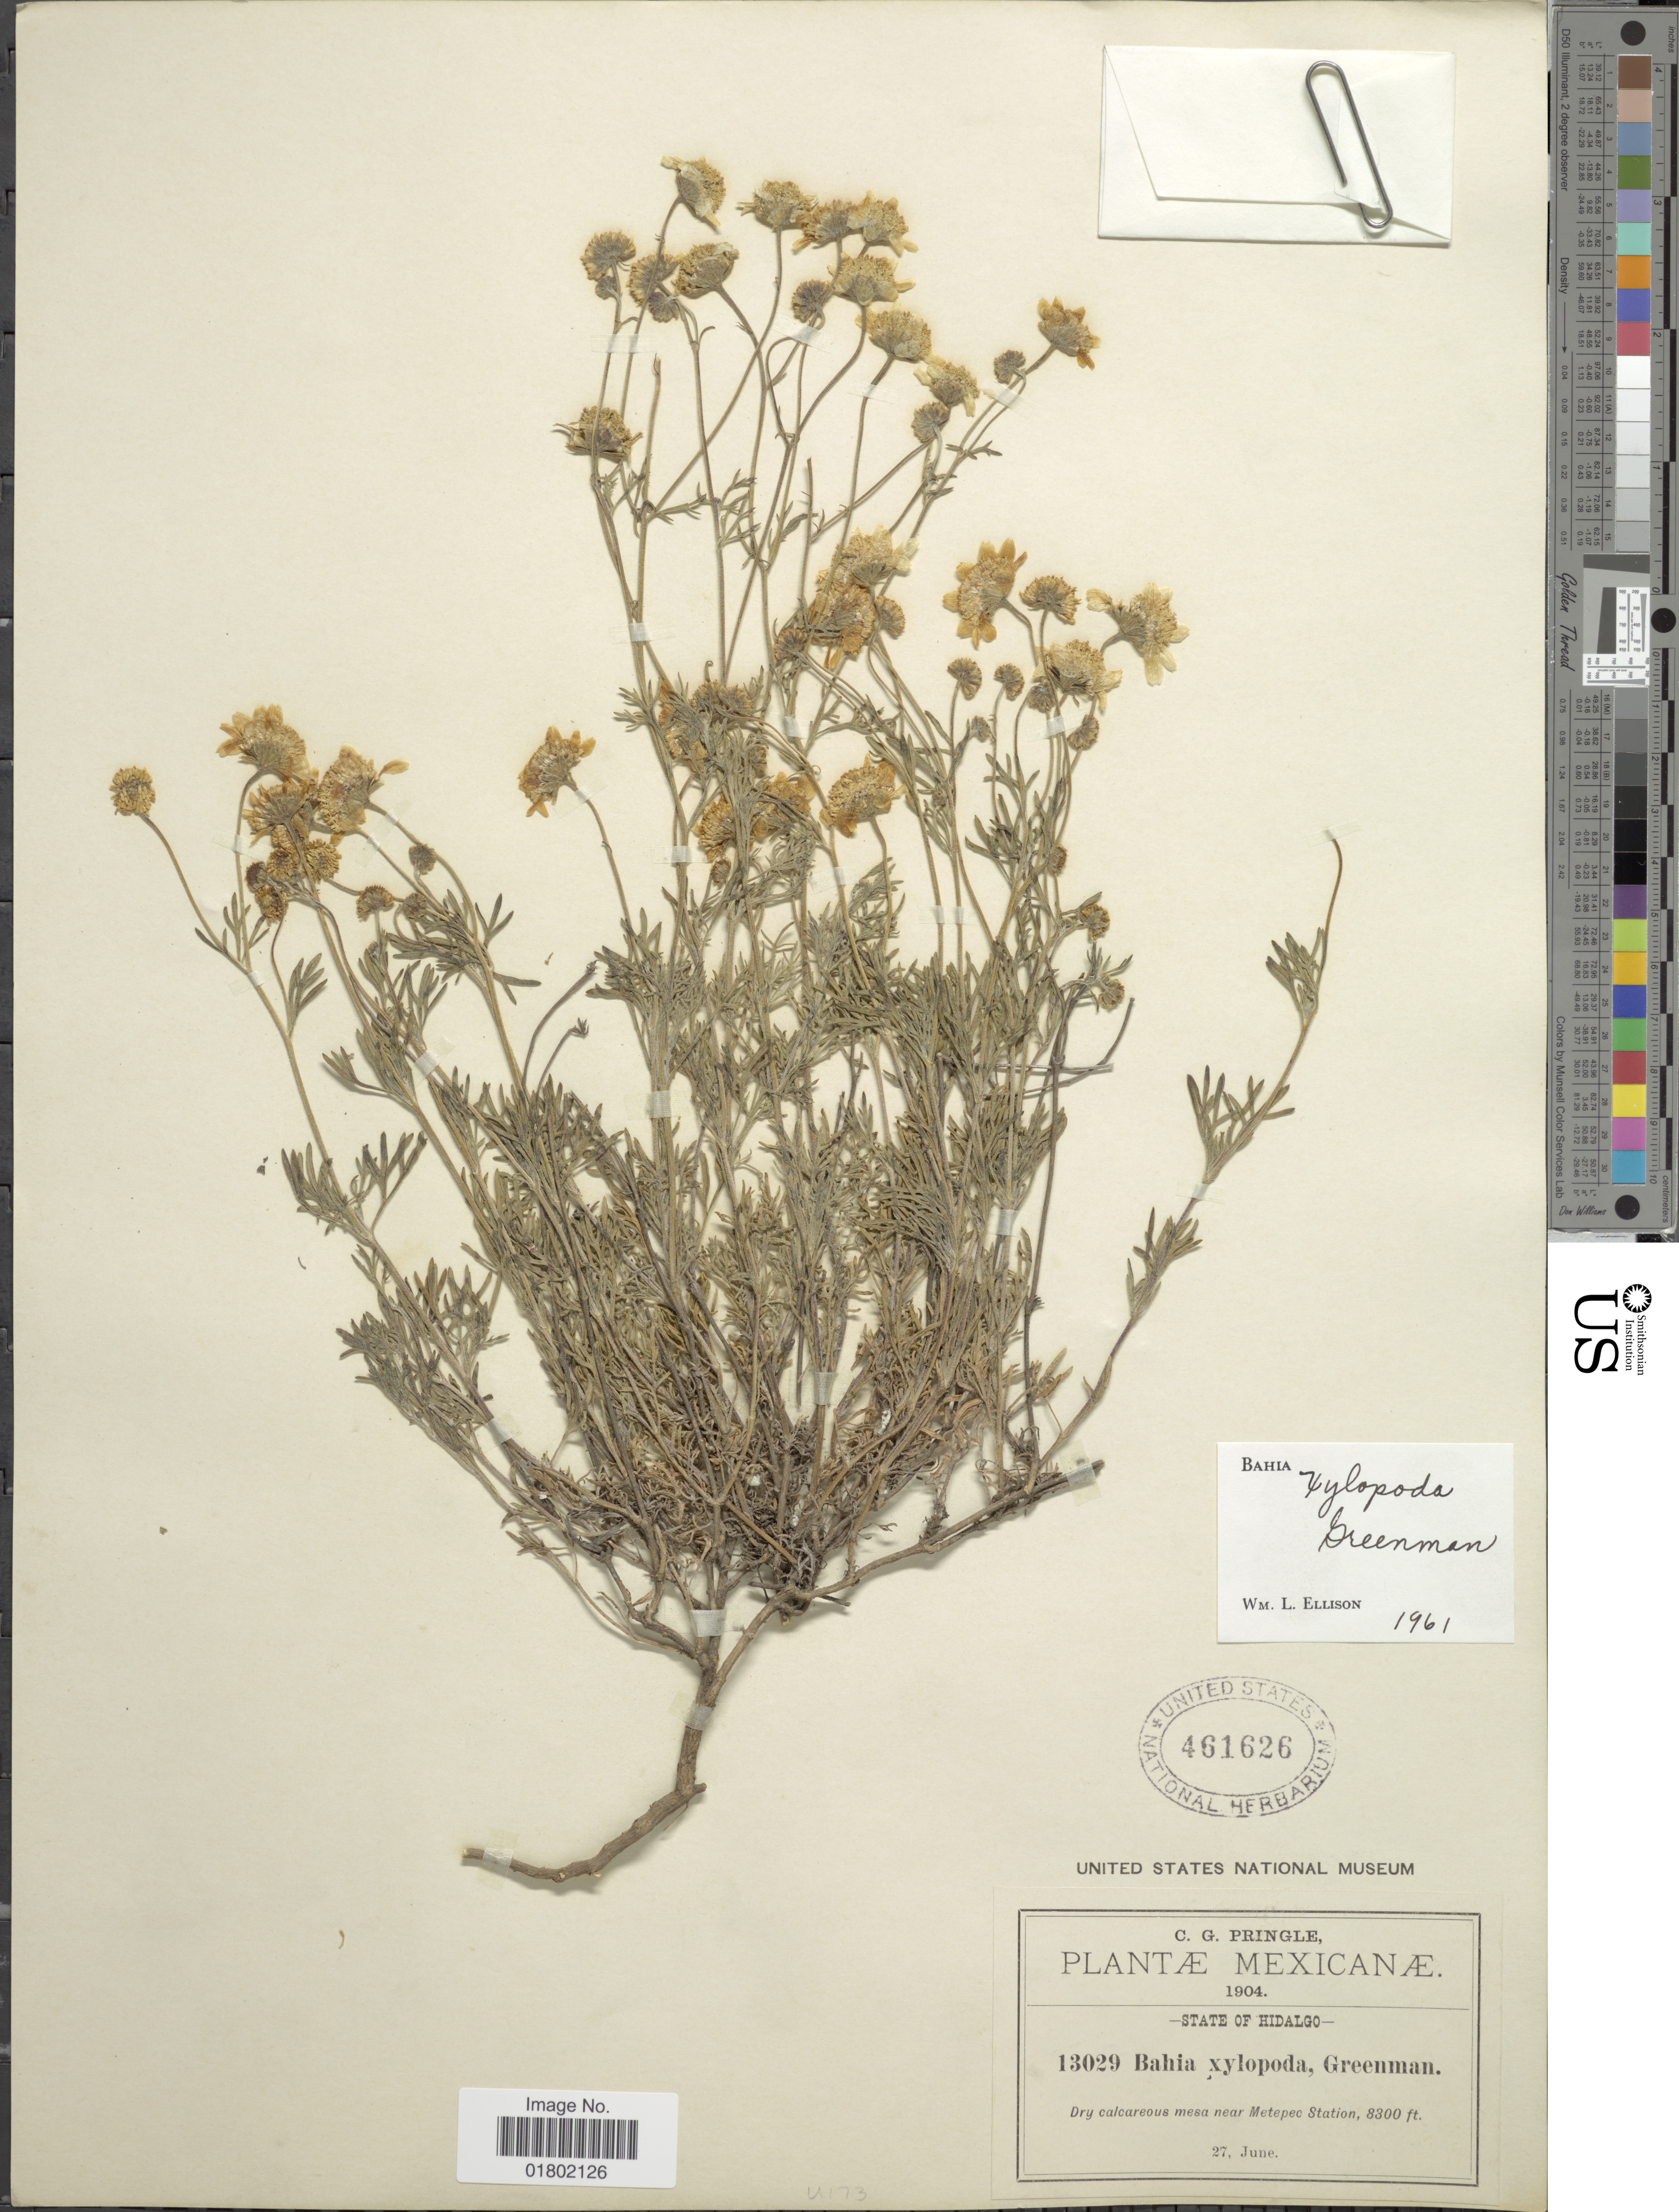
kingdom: Plantae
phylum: Tracheophyta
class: Magnoliopsida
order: Asterales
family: Asteraceae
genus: Bahia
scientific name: Bahia xylopoda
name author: Greenm.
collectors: C. G. Pringle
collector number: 13029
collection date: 1904-06-27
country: Mexico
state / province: Hidalgo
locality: Mexicanae, near Metepec Station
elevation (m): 2530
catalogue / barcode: US 461626